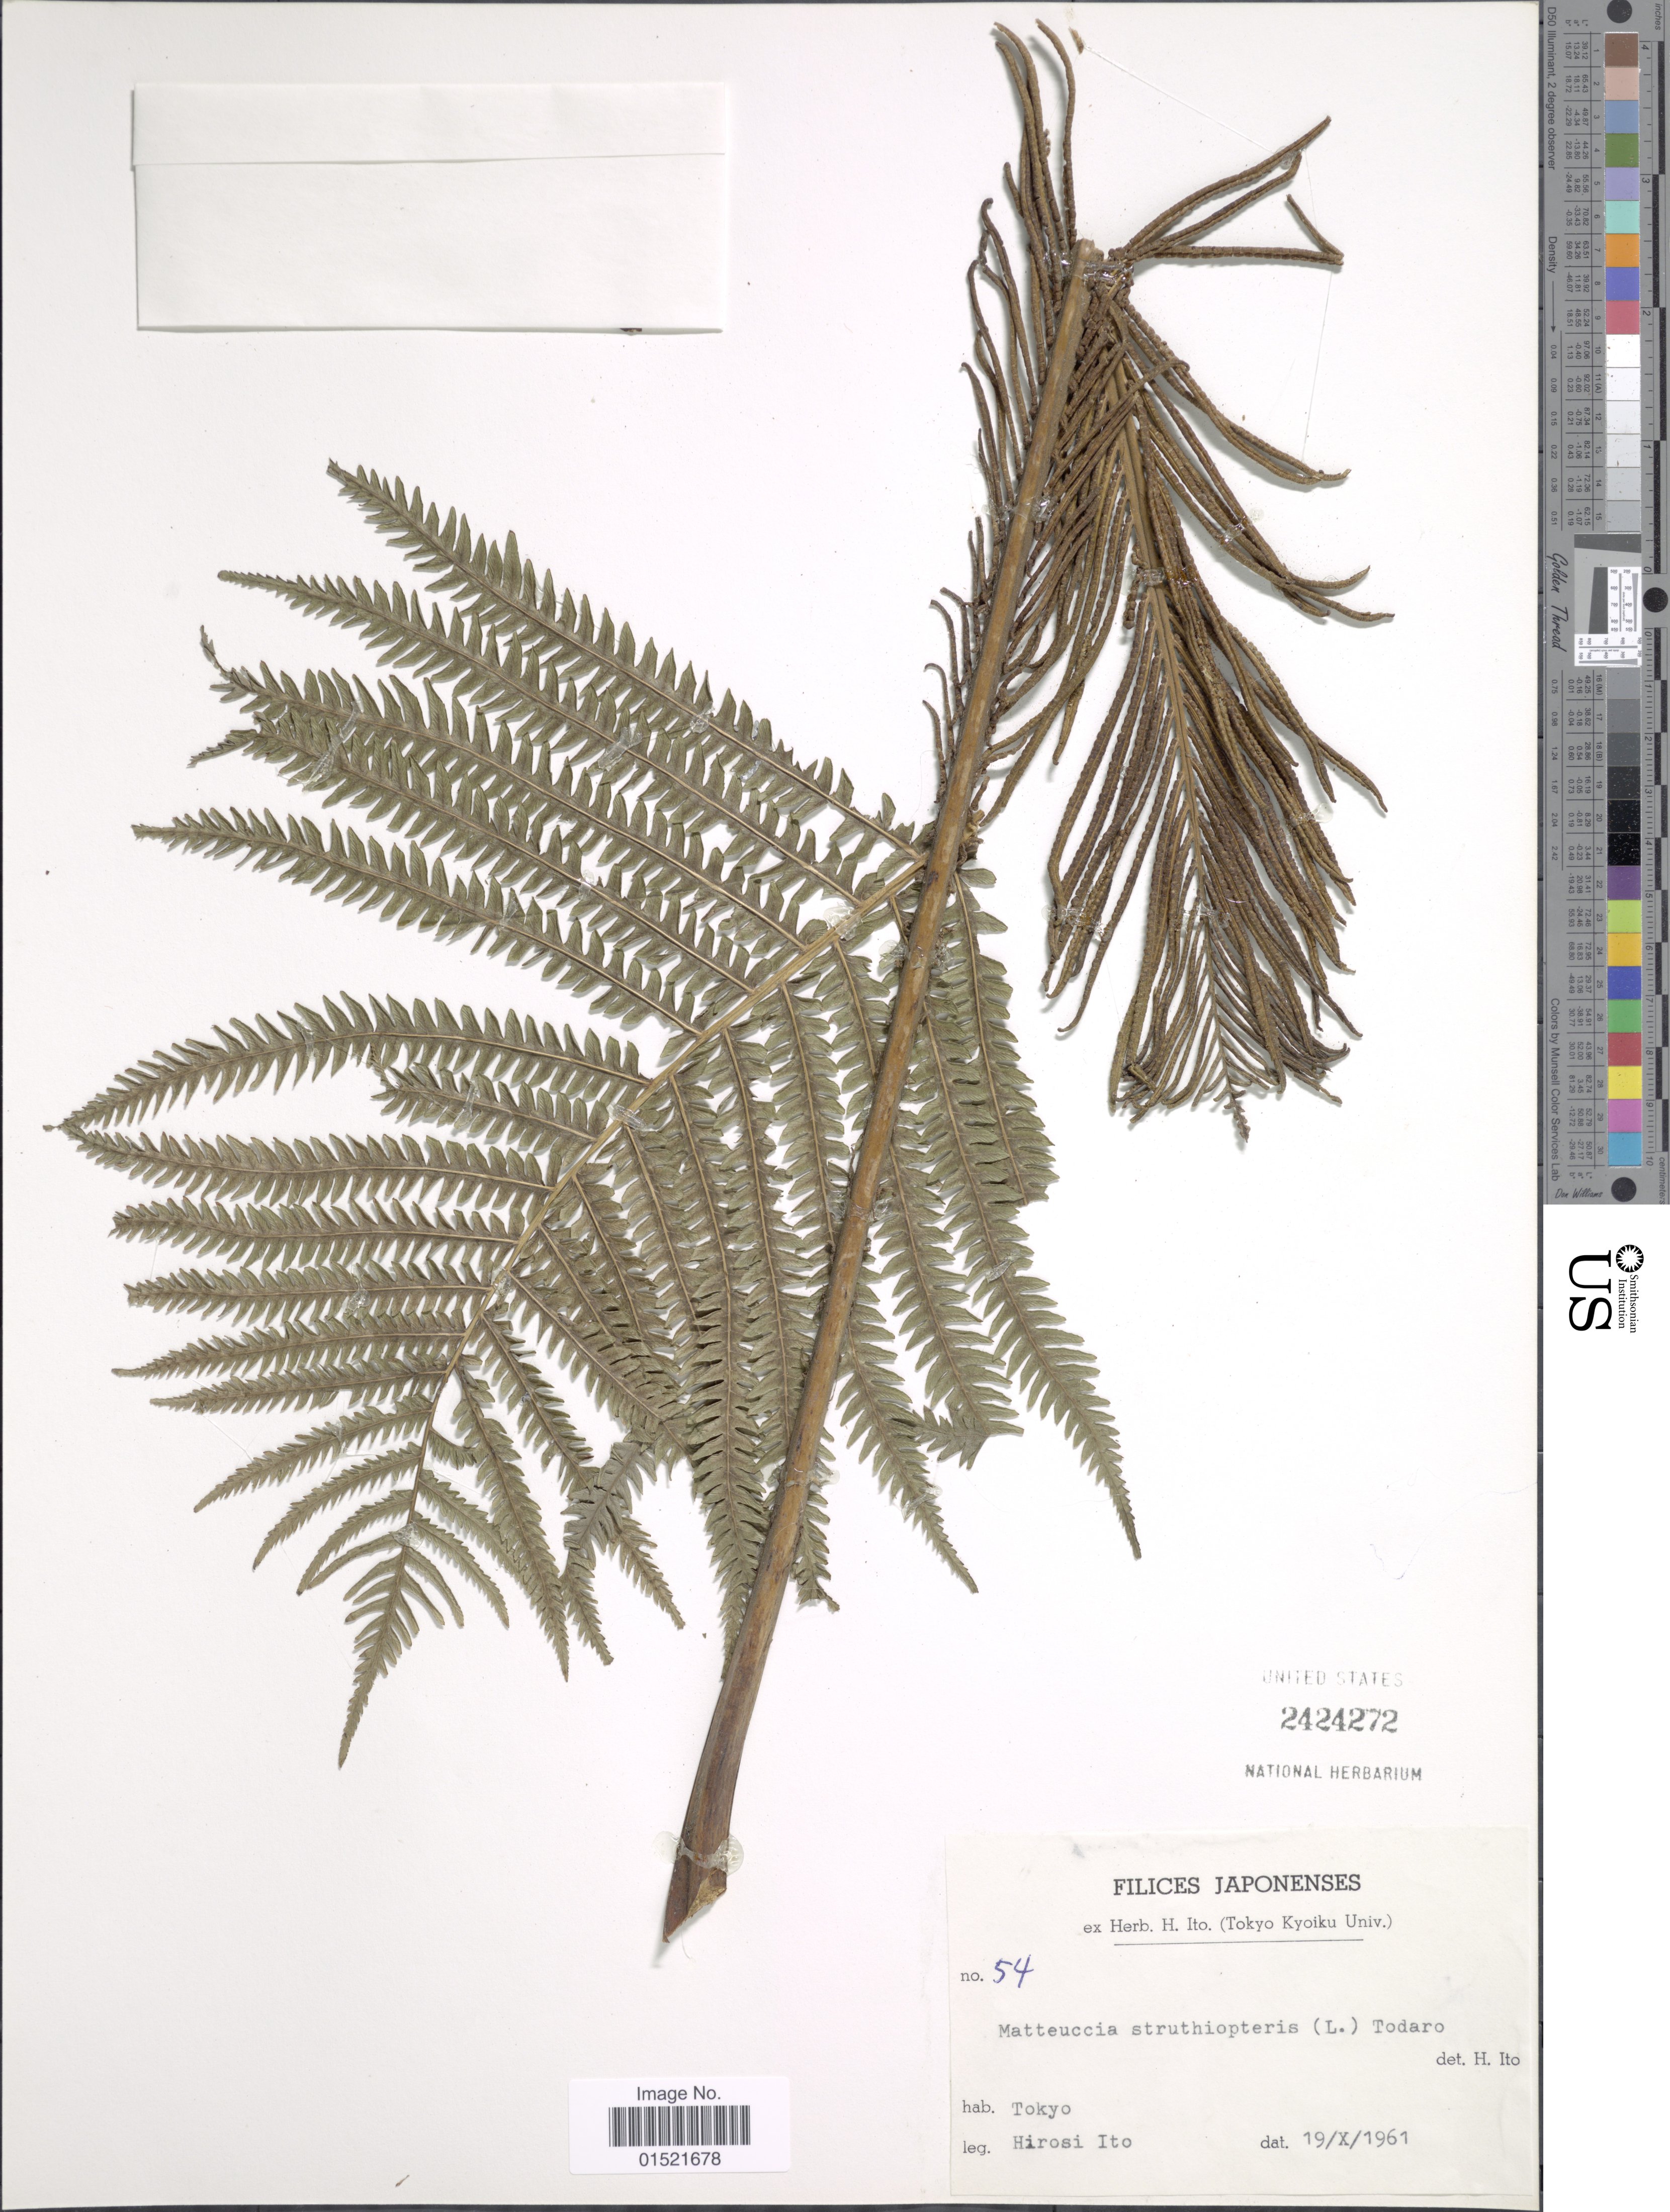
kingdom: Plantae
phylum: Tracheophyta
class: Polypodiopsida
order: Polypodiales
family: Onocleaceae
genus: Matteuccia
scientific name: Matteuccia struthiopteris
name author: (L.) Tod.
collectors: H. Itô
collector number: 54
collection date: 1961-10-19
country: Japan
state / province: Tokyo, Federal City of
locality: Japonenses, Tokyo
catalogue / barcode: US 2424272